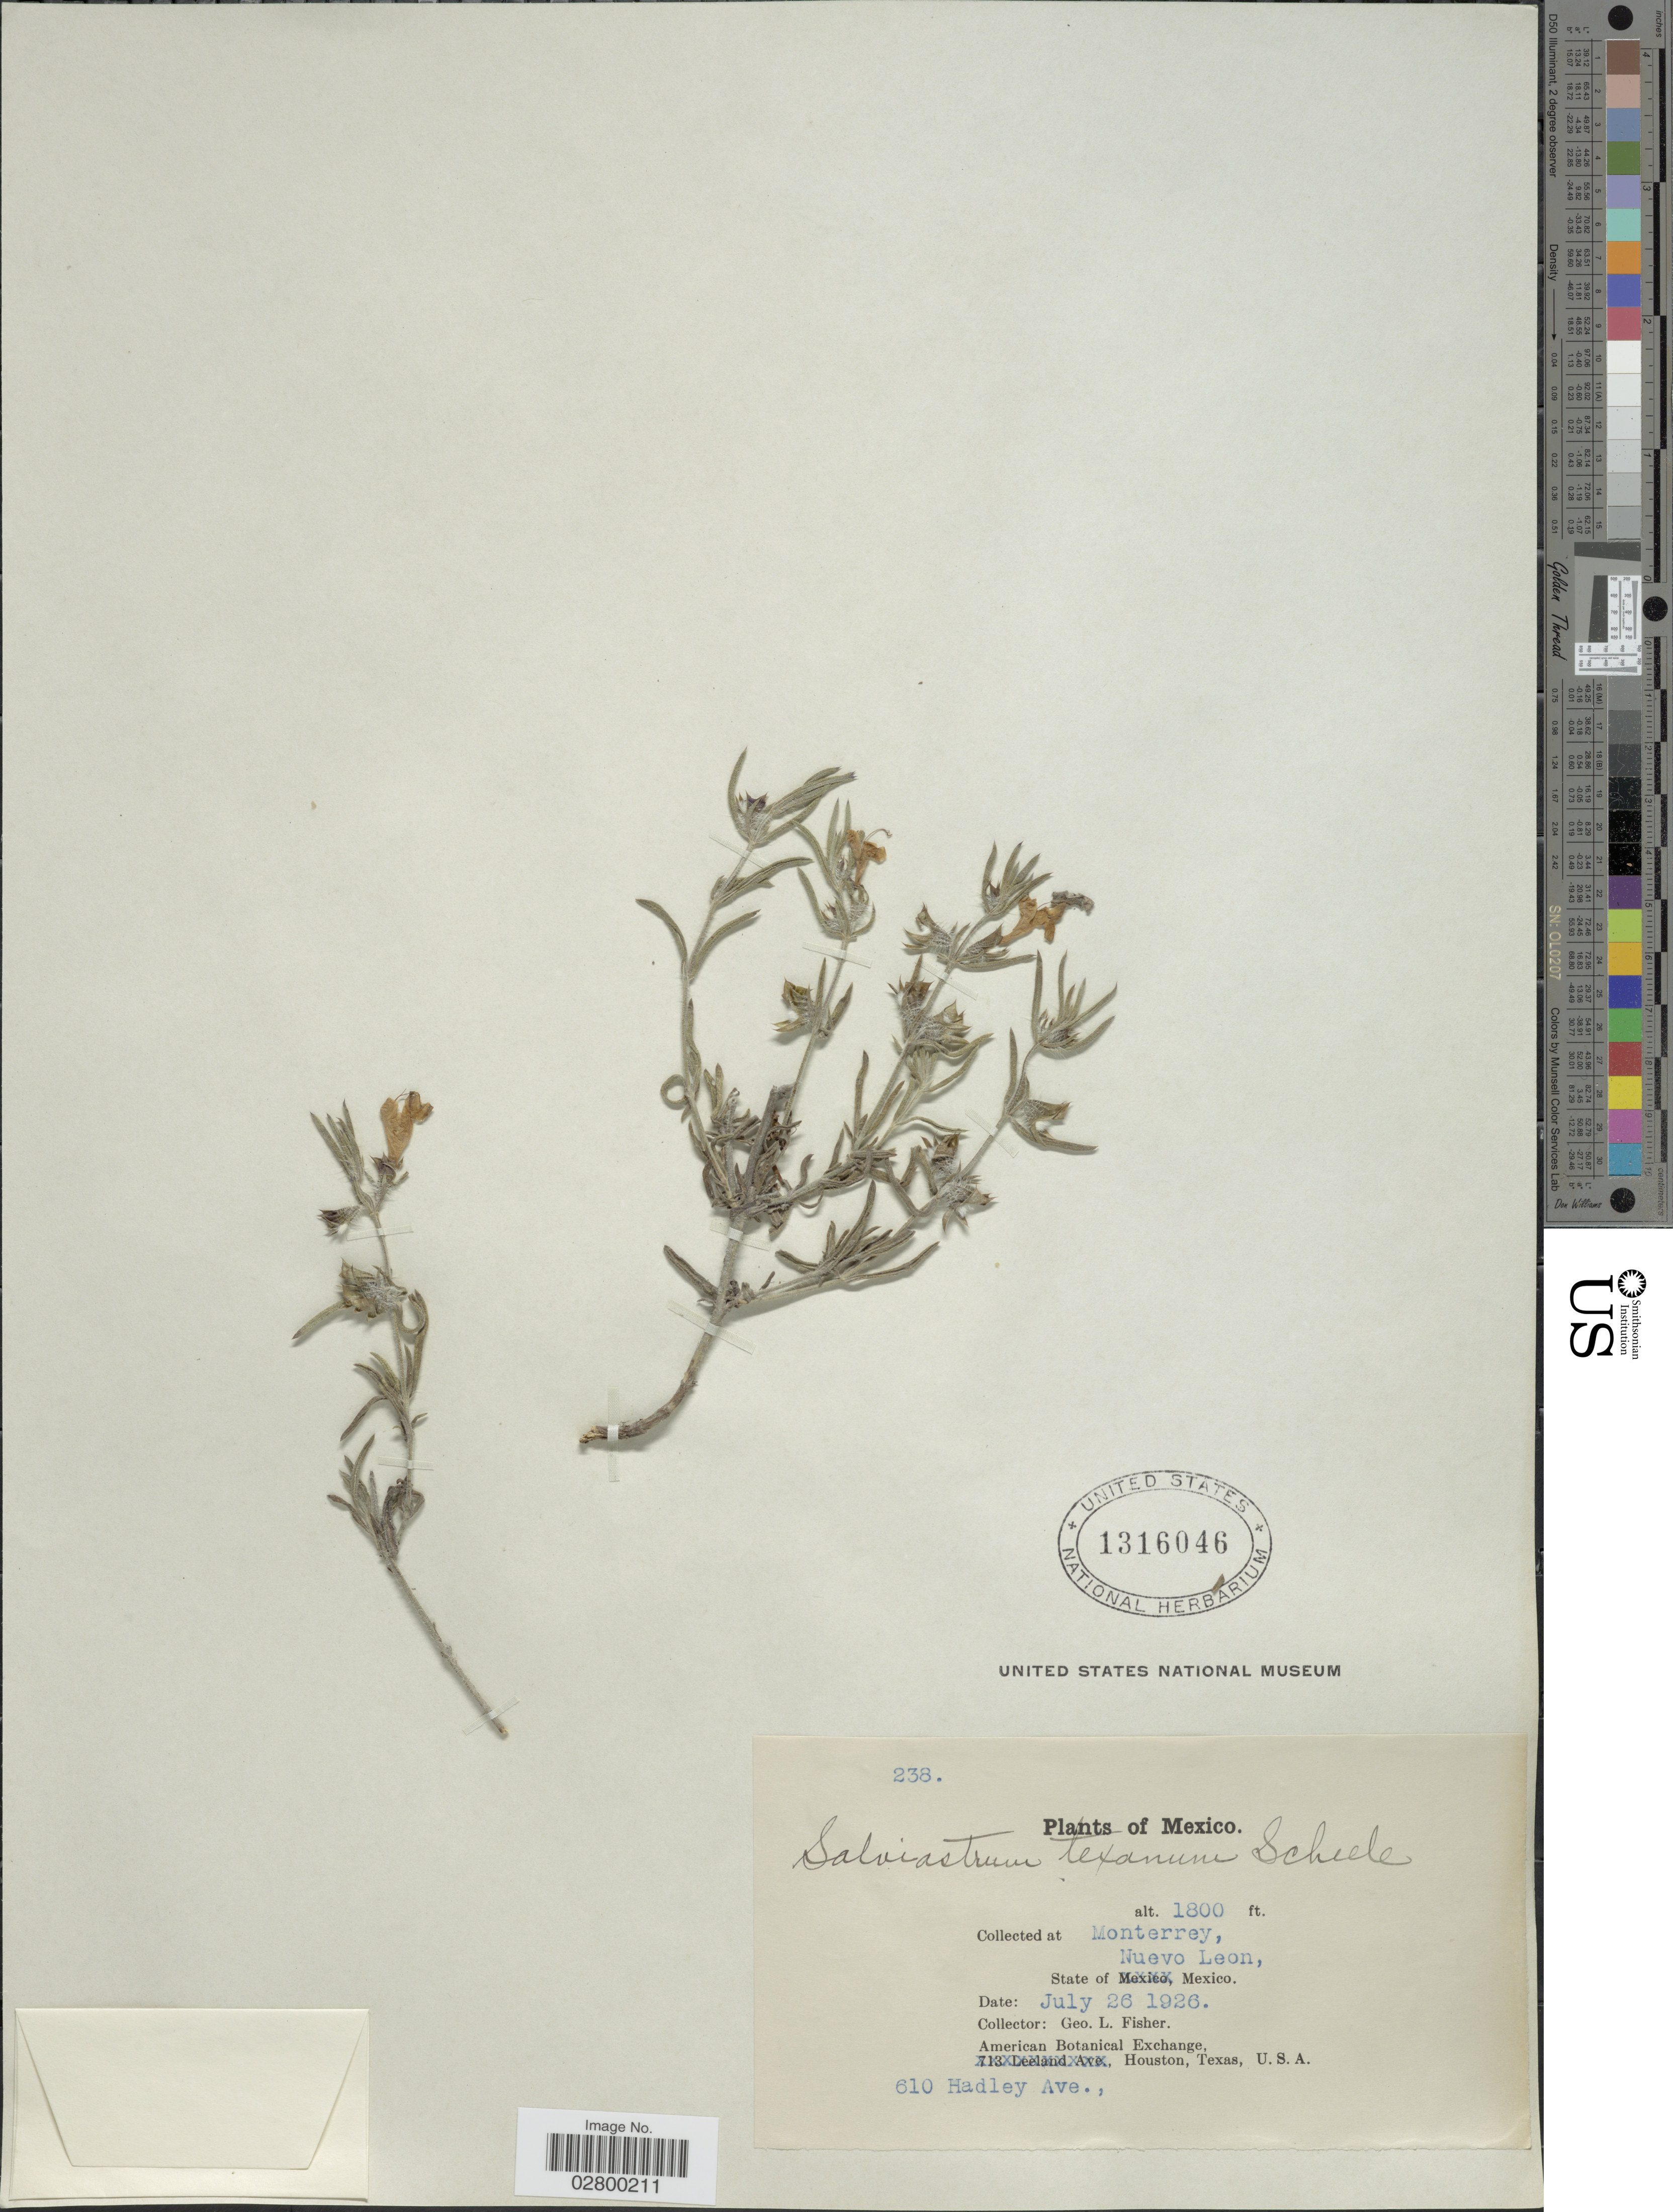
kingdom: Plantae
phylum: Tracheophyta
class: Magnoliopsida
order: Lamiales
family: Lamiaceae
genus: Salvia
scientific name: Salvia texana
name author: (Scheele) Torr.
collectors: G. L. Fisher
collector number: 238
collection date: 1926-07-26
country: Mexico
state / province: Nuevo León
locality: Monterrey.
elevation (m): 549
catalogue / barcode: US 1316046